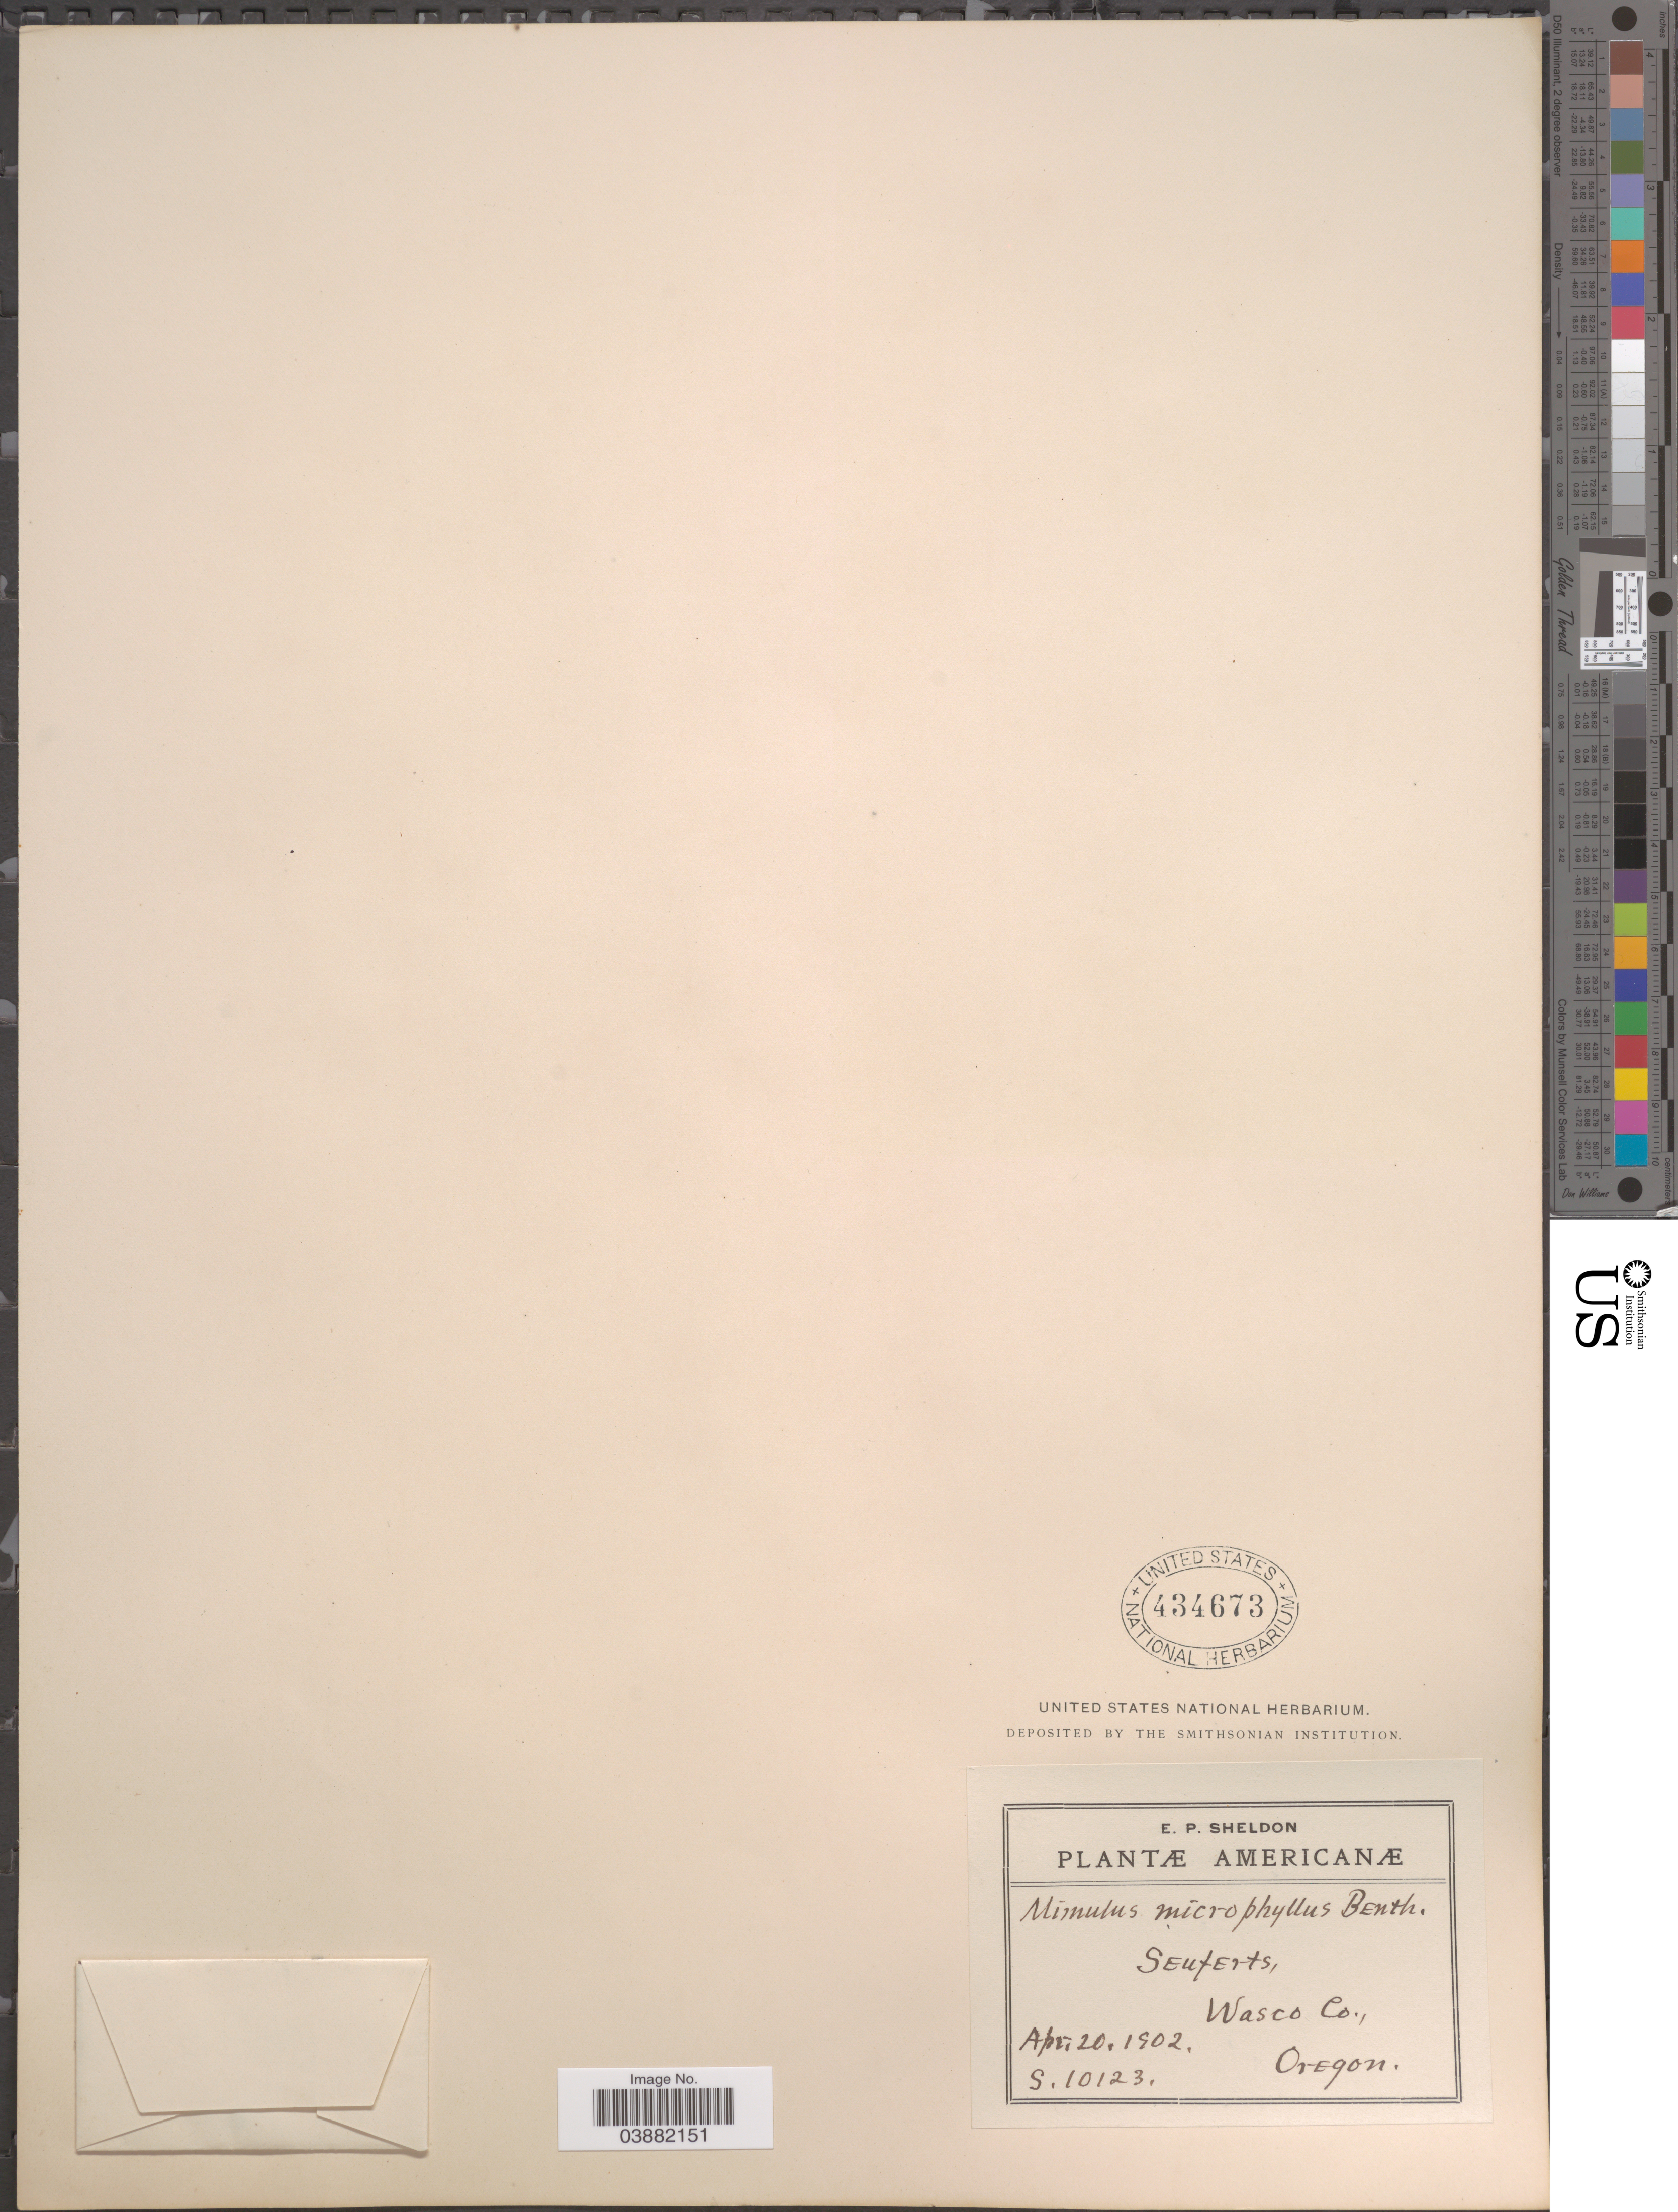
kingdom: Plantae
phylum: Tracheophyta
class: Magnoliopsida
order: Lamiales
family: Phrymaceae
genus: Mimulus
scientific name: Mimulus microphyllus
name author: Benth.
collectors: E. P. Sheldon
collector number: S 10123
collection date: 1902-04-20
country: United States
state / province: Oregon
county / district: Wasco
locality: Seuferts, Wasco Co.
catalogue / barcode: US 434673